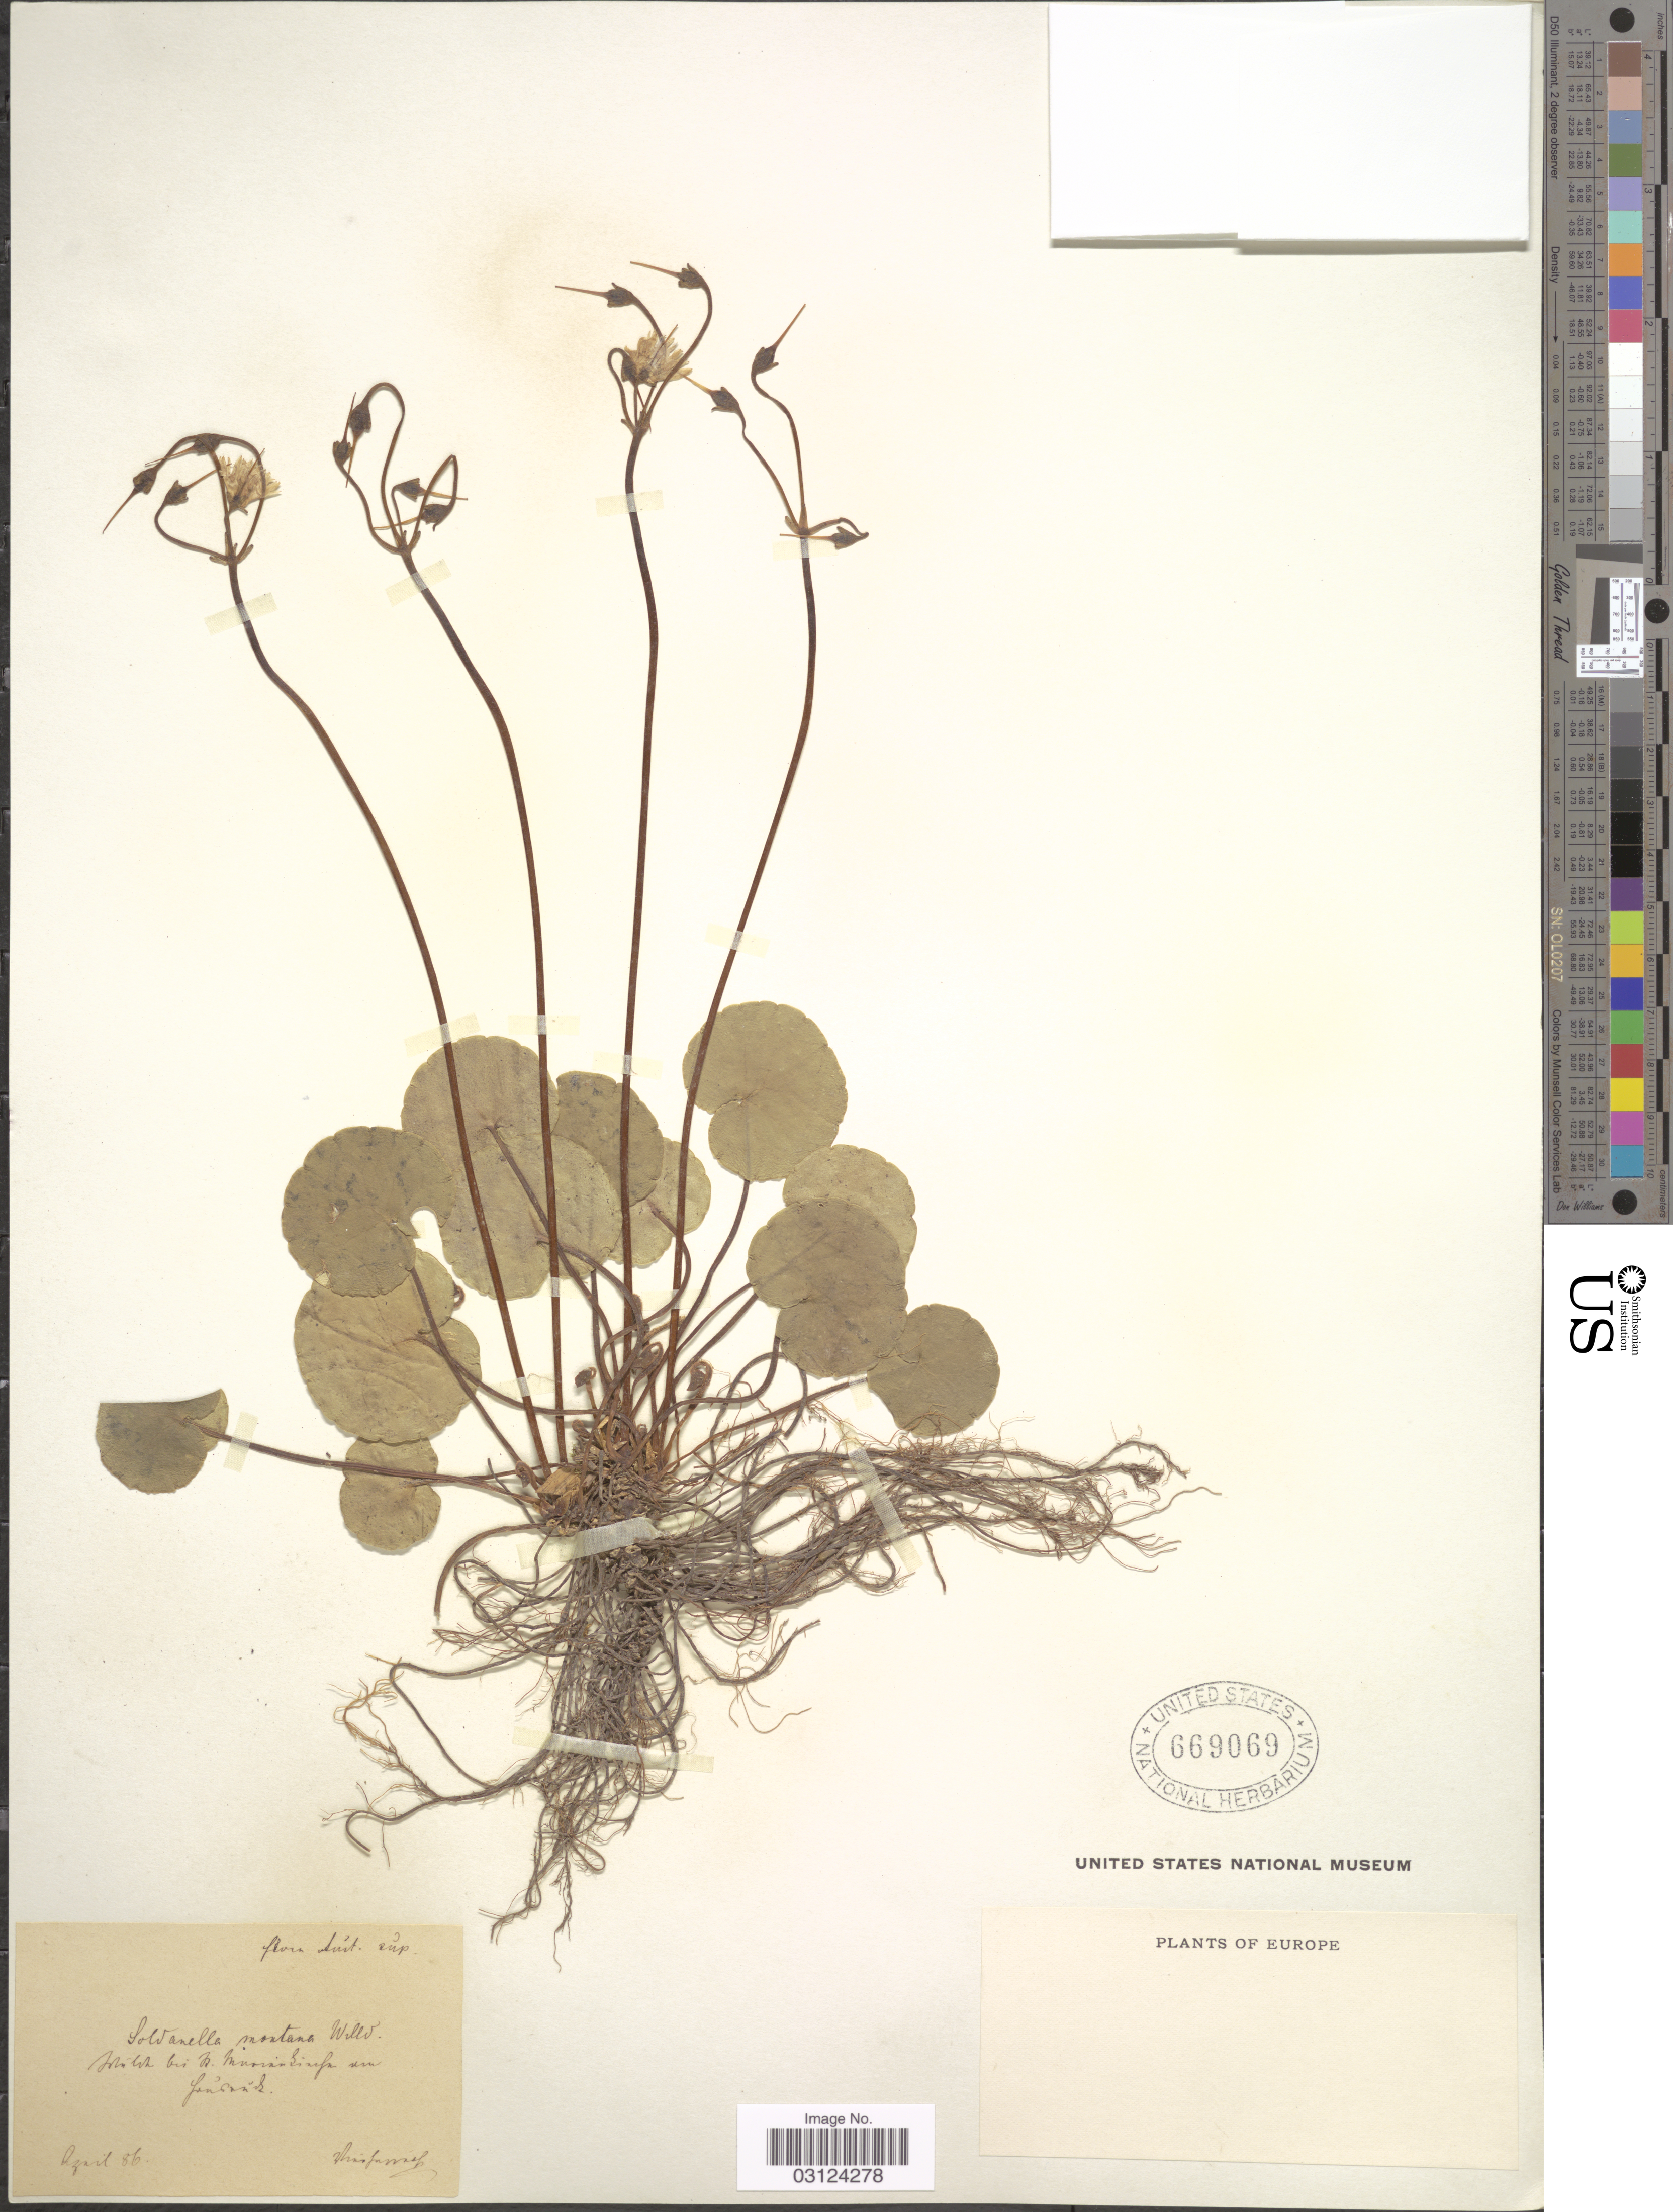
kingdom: Plantae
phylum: Tracheophyta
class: Magnoliopsida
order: Ericales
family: Primulaceae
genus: Soldanella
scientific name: Soldanella montana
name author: Willd.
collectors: F. Vierhapper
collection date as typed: Transcribed d/m/y: /4/86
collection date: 1886-04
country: Austria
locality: Flora Aust. sup., Wälder bei St. Marienkirchen am Hausruck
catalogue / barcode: US 669069